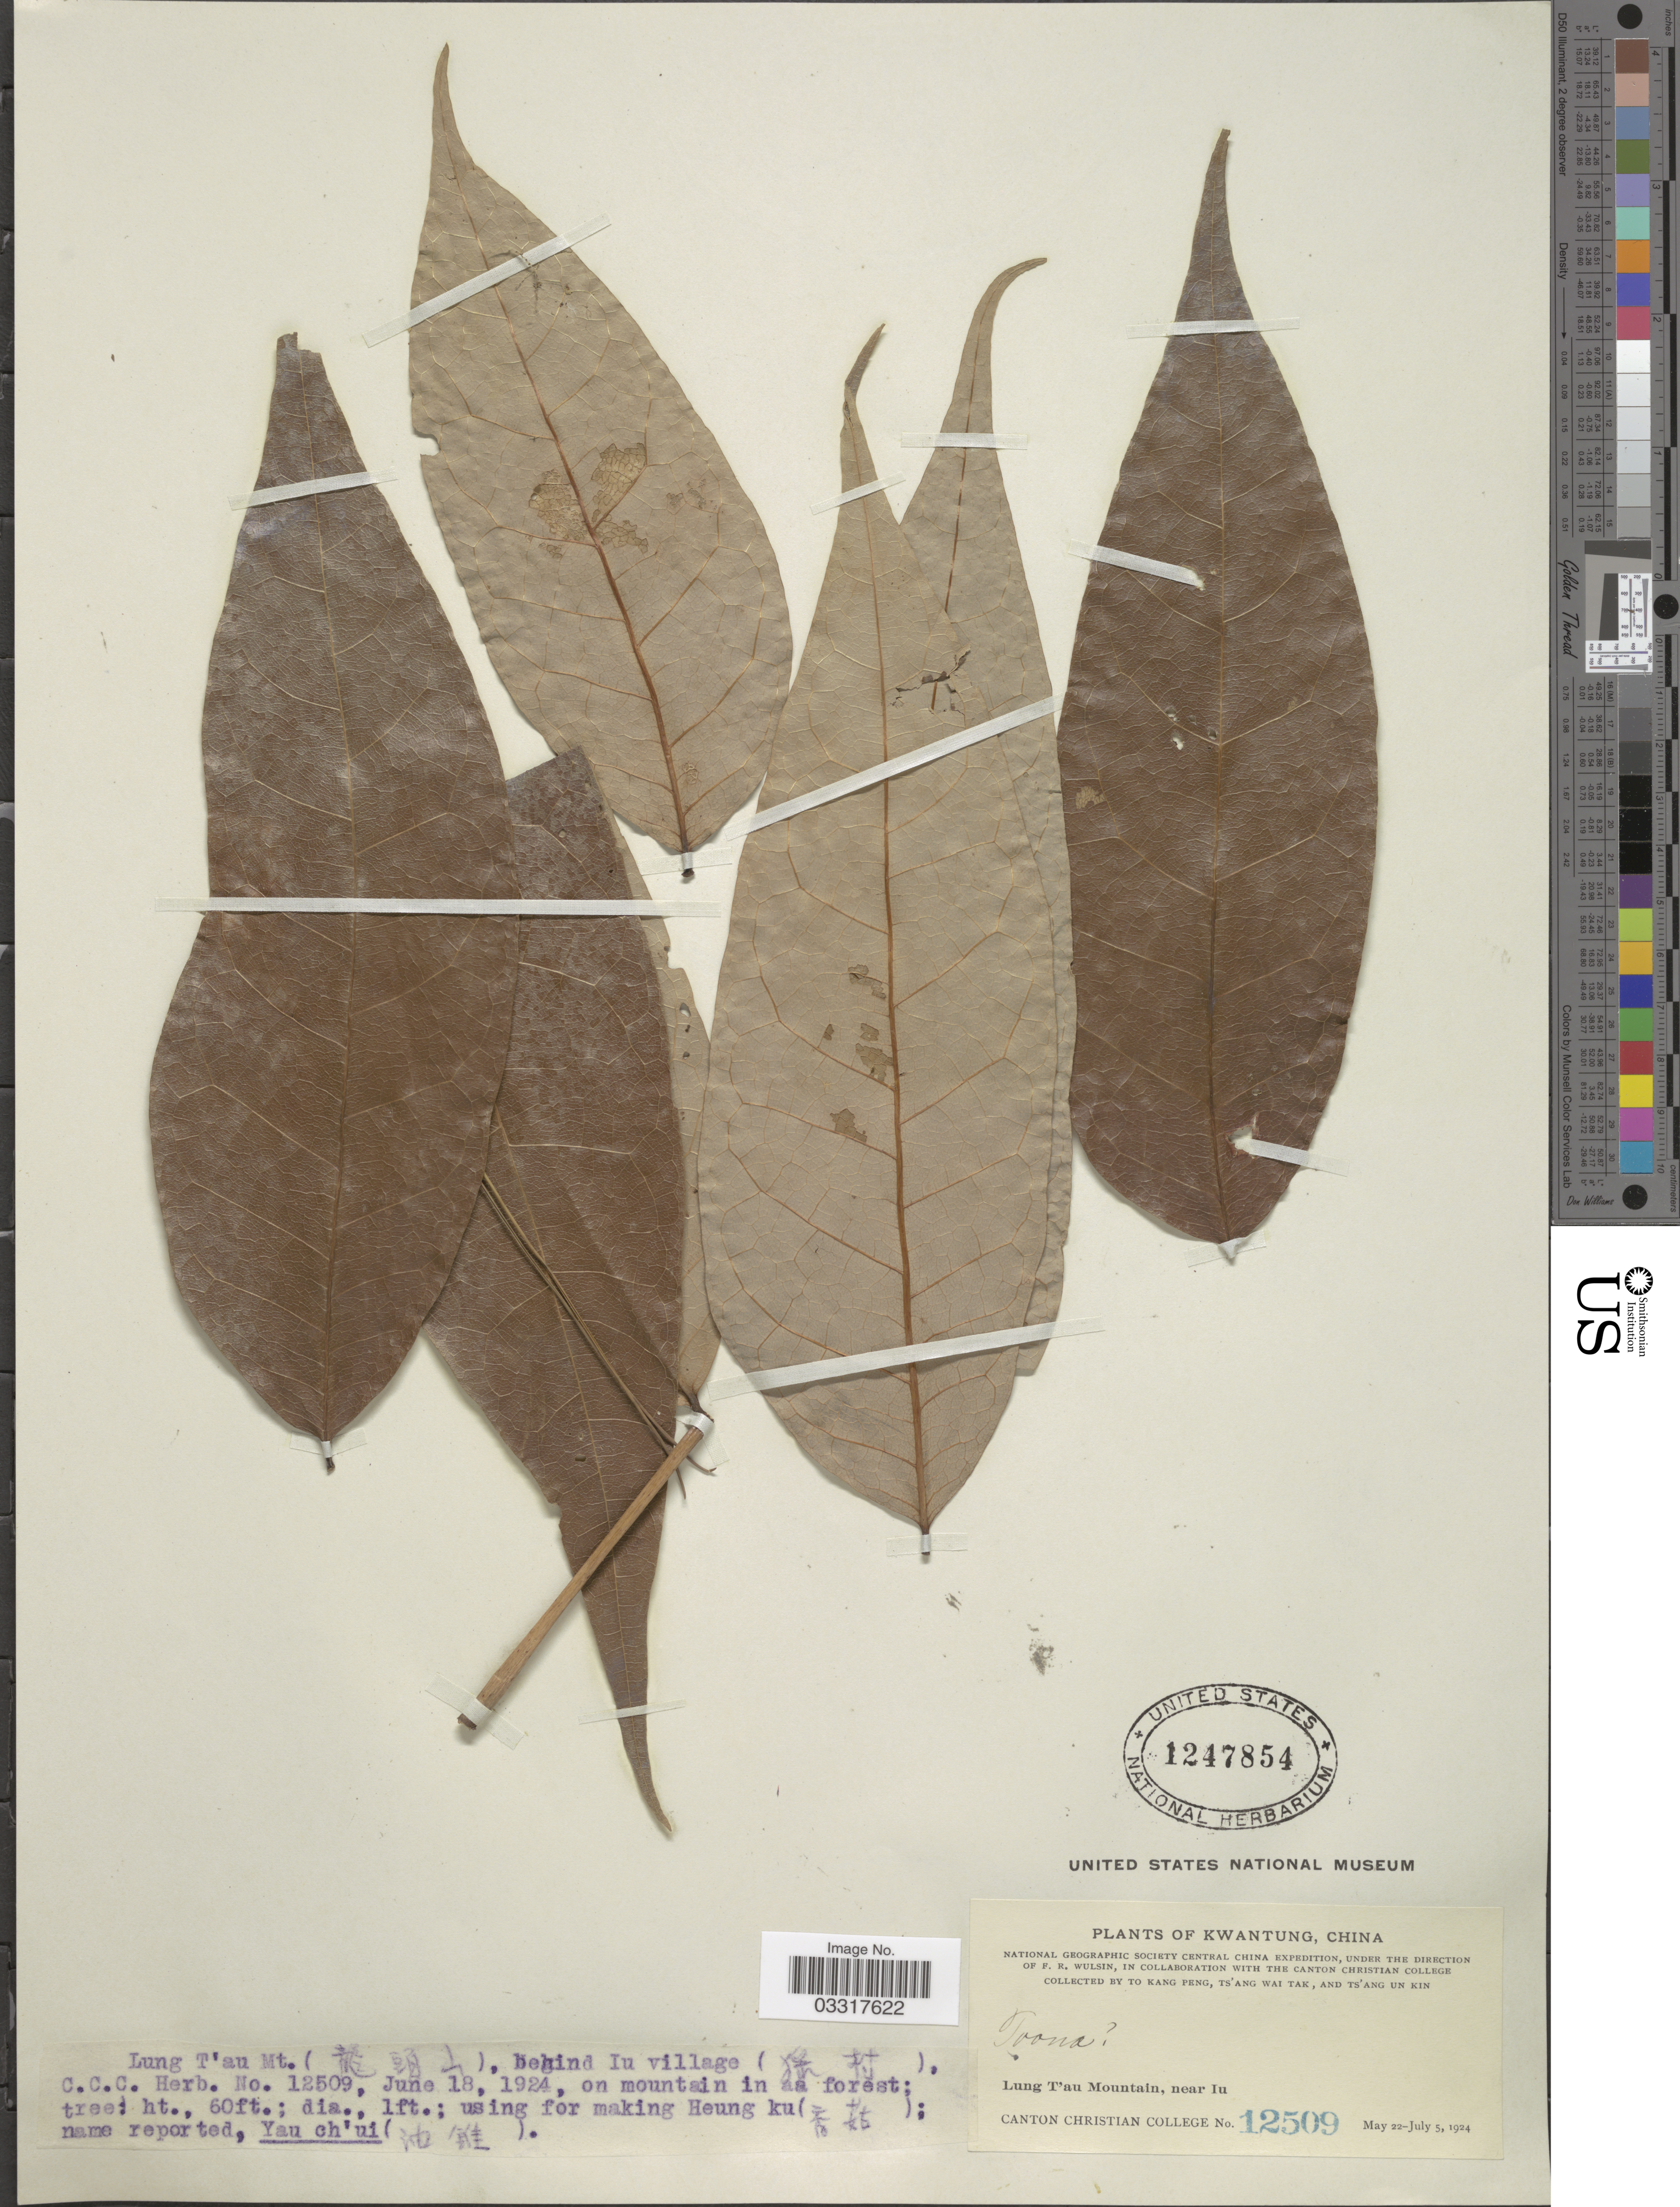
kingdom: Plantae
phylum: Tracheophyta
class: Magnoliopsida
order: Sapindales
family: Meliaceae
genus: Toona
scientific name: Toona sp.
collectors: T. K. Peng, W. T. Tsang & Ts' Ang Un Kin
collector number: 12509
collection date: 1924-06-18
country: China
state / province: Guangdong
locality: Kwantung, Lung T'au Mountain, near Iu, behind Iu village (X).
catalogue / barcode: US 1247854